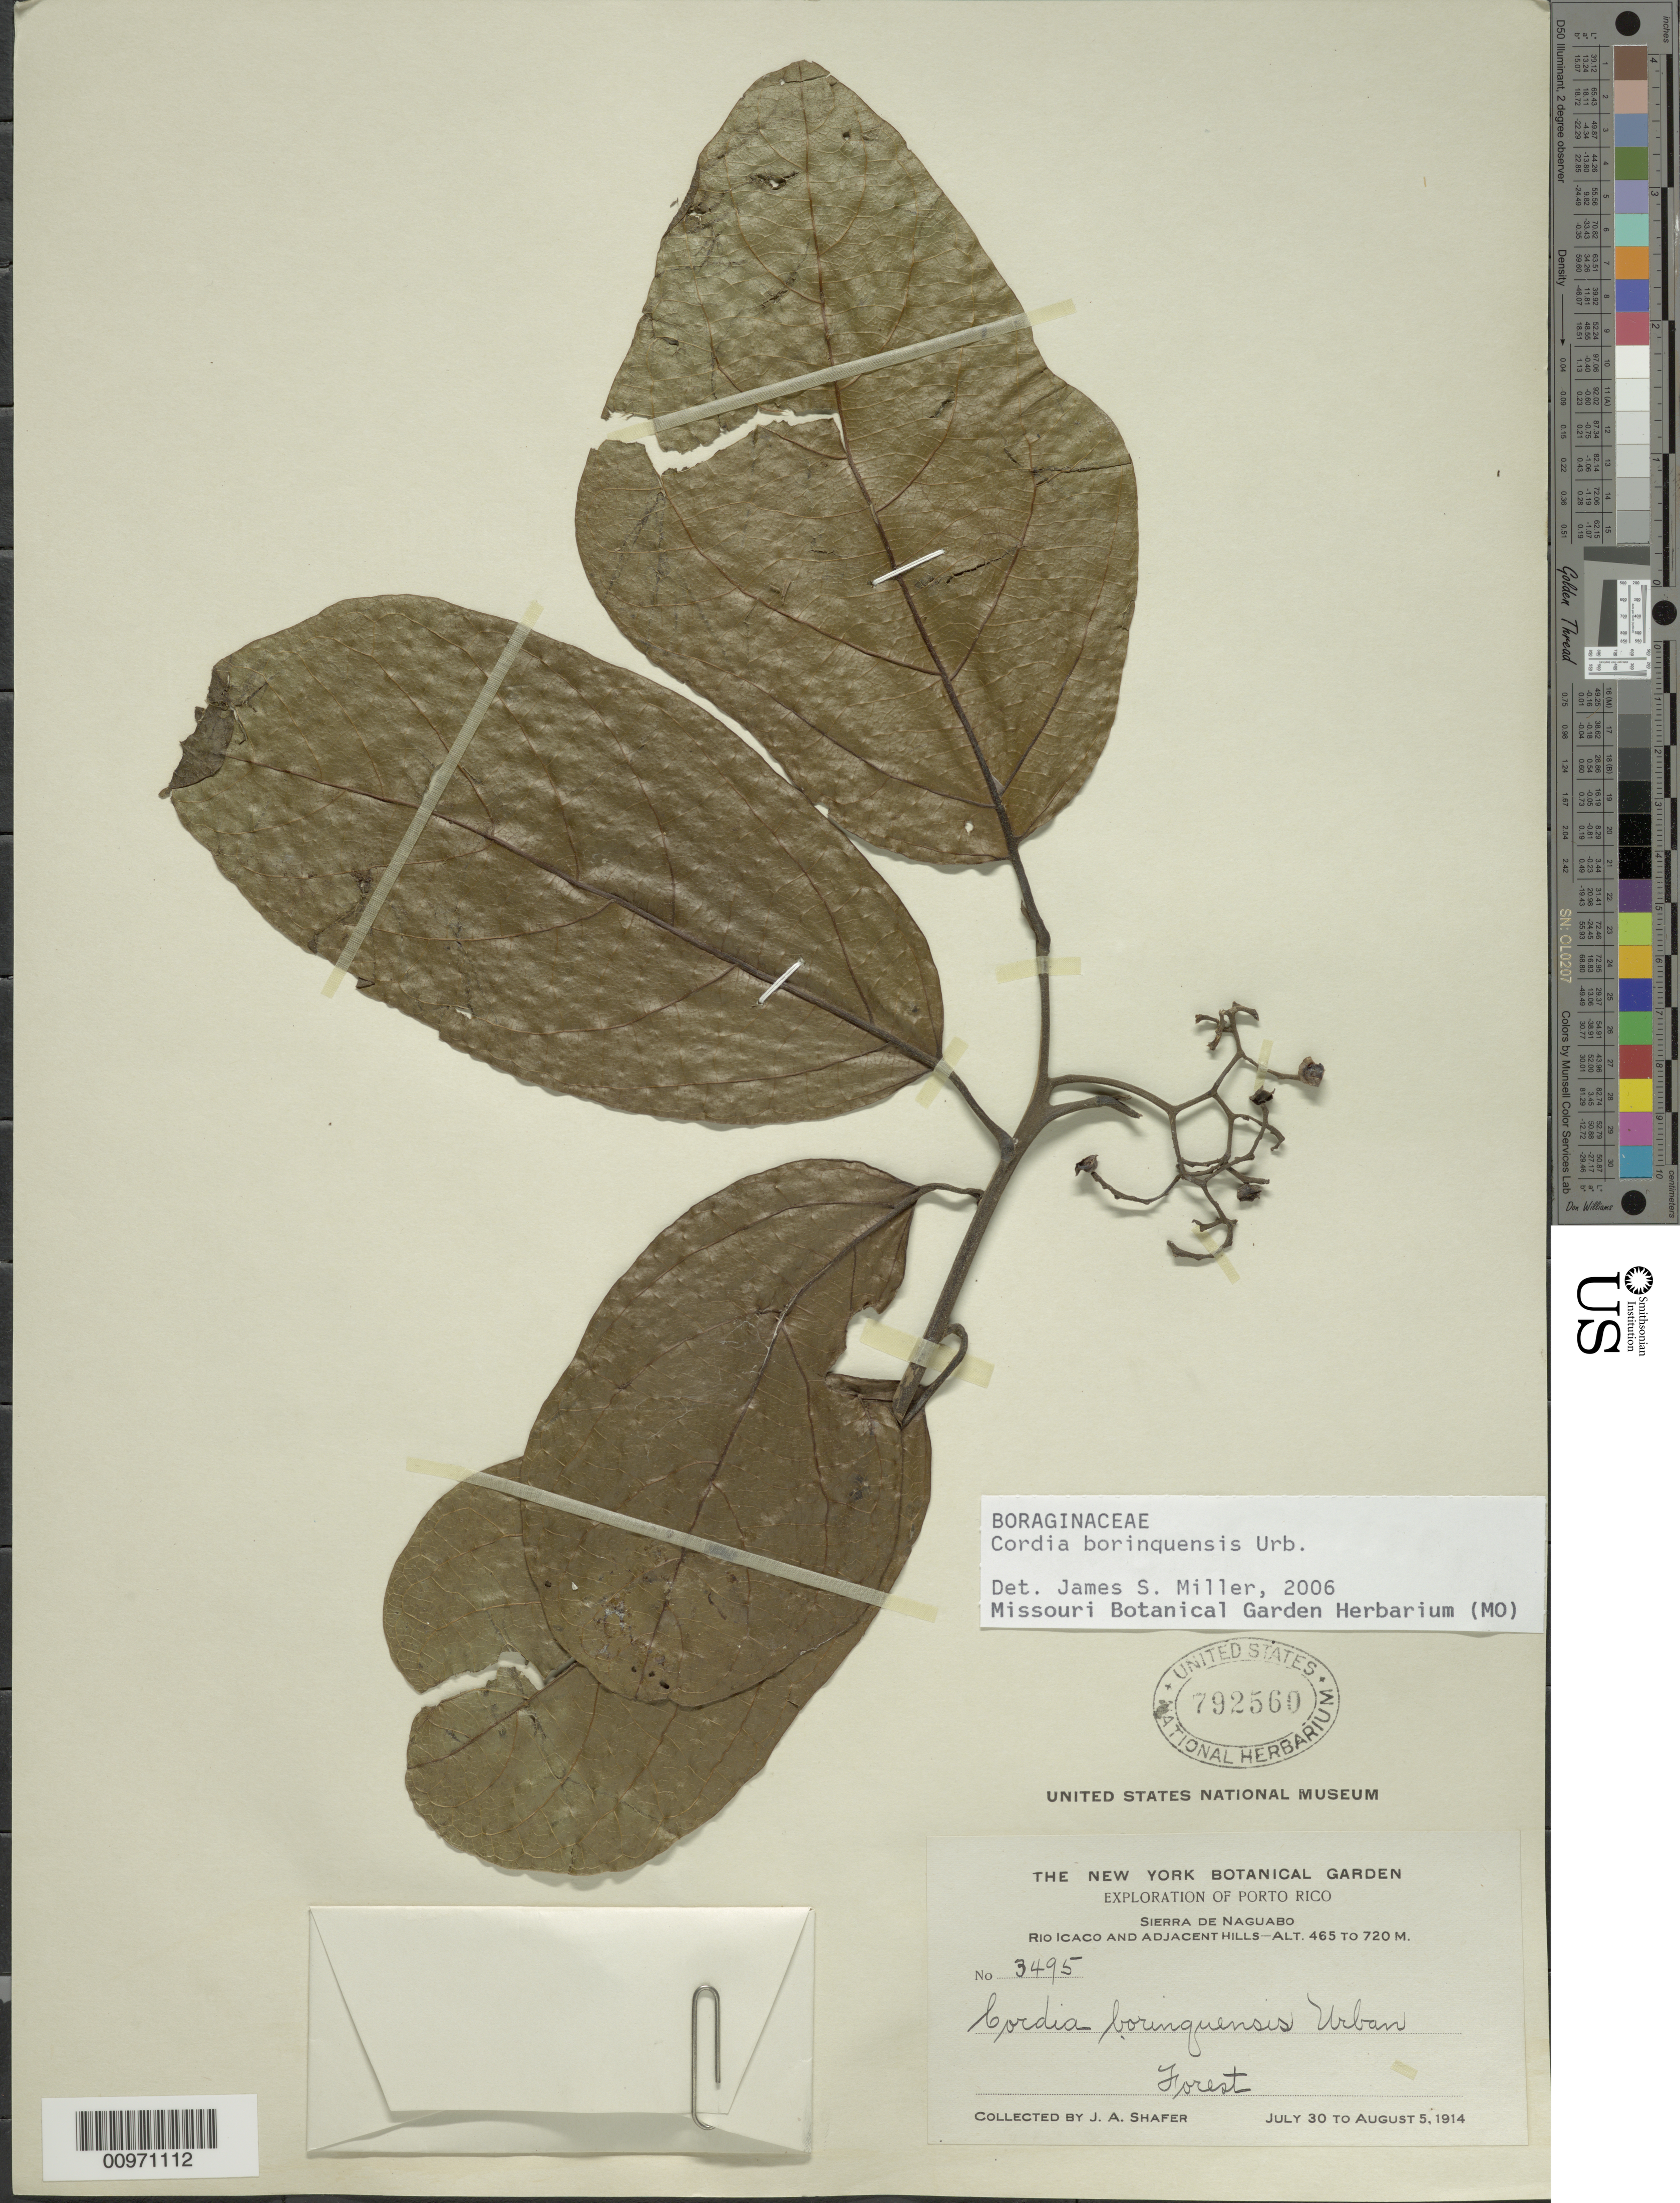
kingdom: Plantae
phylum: Tracheophyta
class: Magnoliopsida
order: Boraginales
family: Cordiaceae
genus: Cordia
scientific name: Cordia borinquensis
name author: Urb.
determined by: Miller, James S., (MO), Missouri Botanical Garden (UNITED STATES)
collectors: J. A. Shafer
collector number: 3495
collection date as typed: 30 Jul 1914 to 05 Aug 1914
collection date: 1914-07-30/1914-08-05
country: Puerto Rico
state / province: Naguabo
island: Puerto Rico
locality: Sierra de Naguabo, Rio Icaco and adjacent hills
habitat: Forest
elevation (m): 465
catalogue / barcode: US 792560